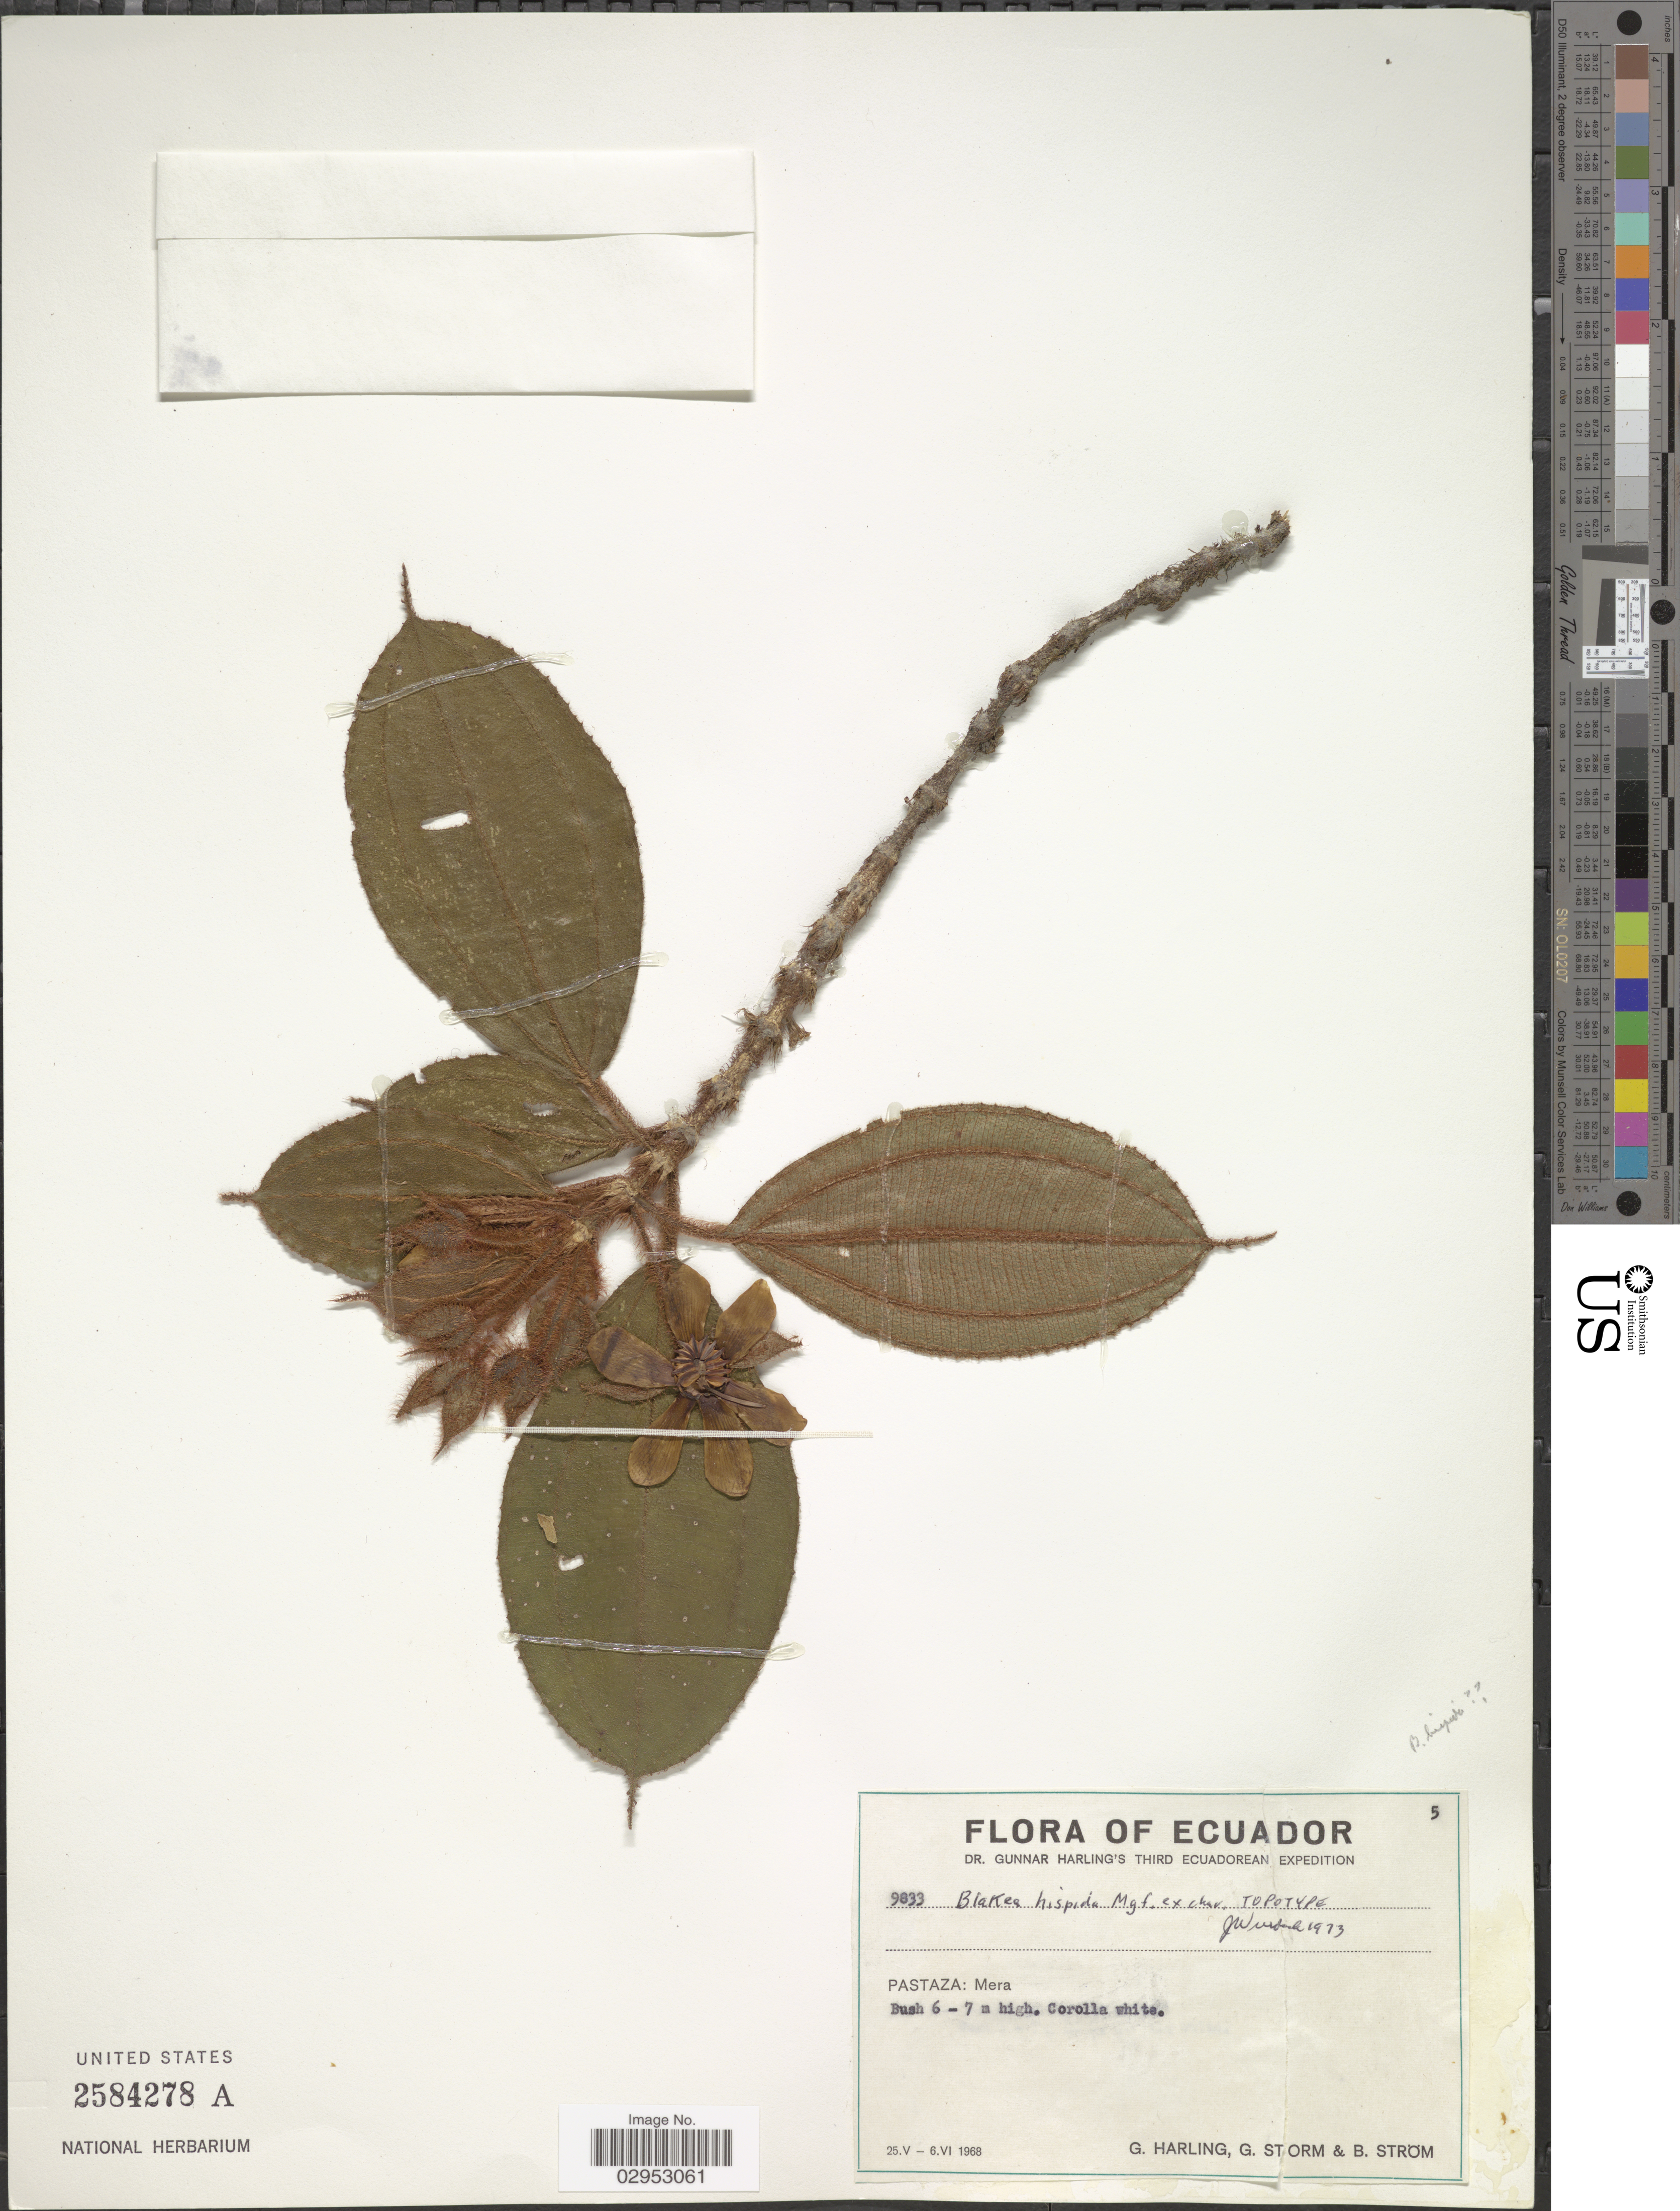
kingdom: Plantae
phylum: Tracheophyta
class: Magnoliopsida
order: Myrtales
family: Melastomataceae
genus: Blakea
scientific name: Blakea hispida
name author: Markgr.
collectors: G. Harling, G. Storm & B. Ström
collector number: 9833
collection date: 1968-05-25/1968-06-06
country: Ecuador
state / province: Pastaza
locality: Mera.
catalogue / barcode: US 2584278A